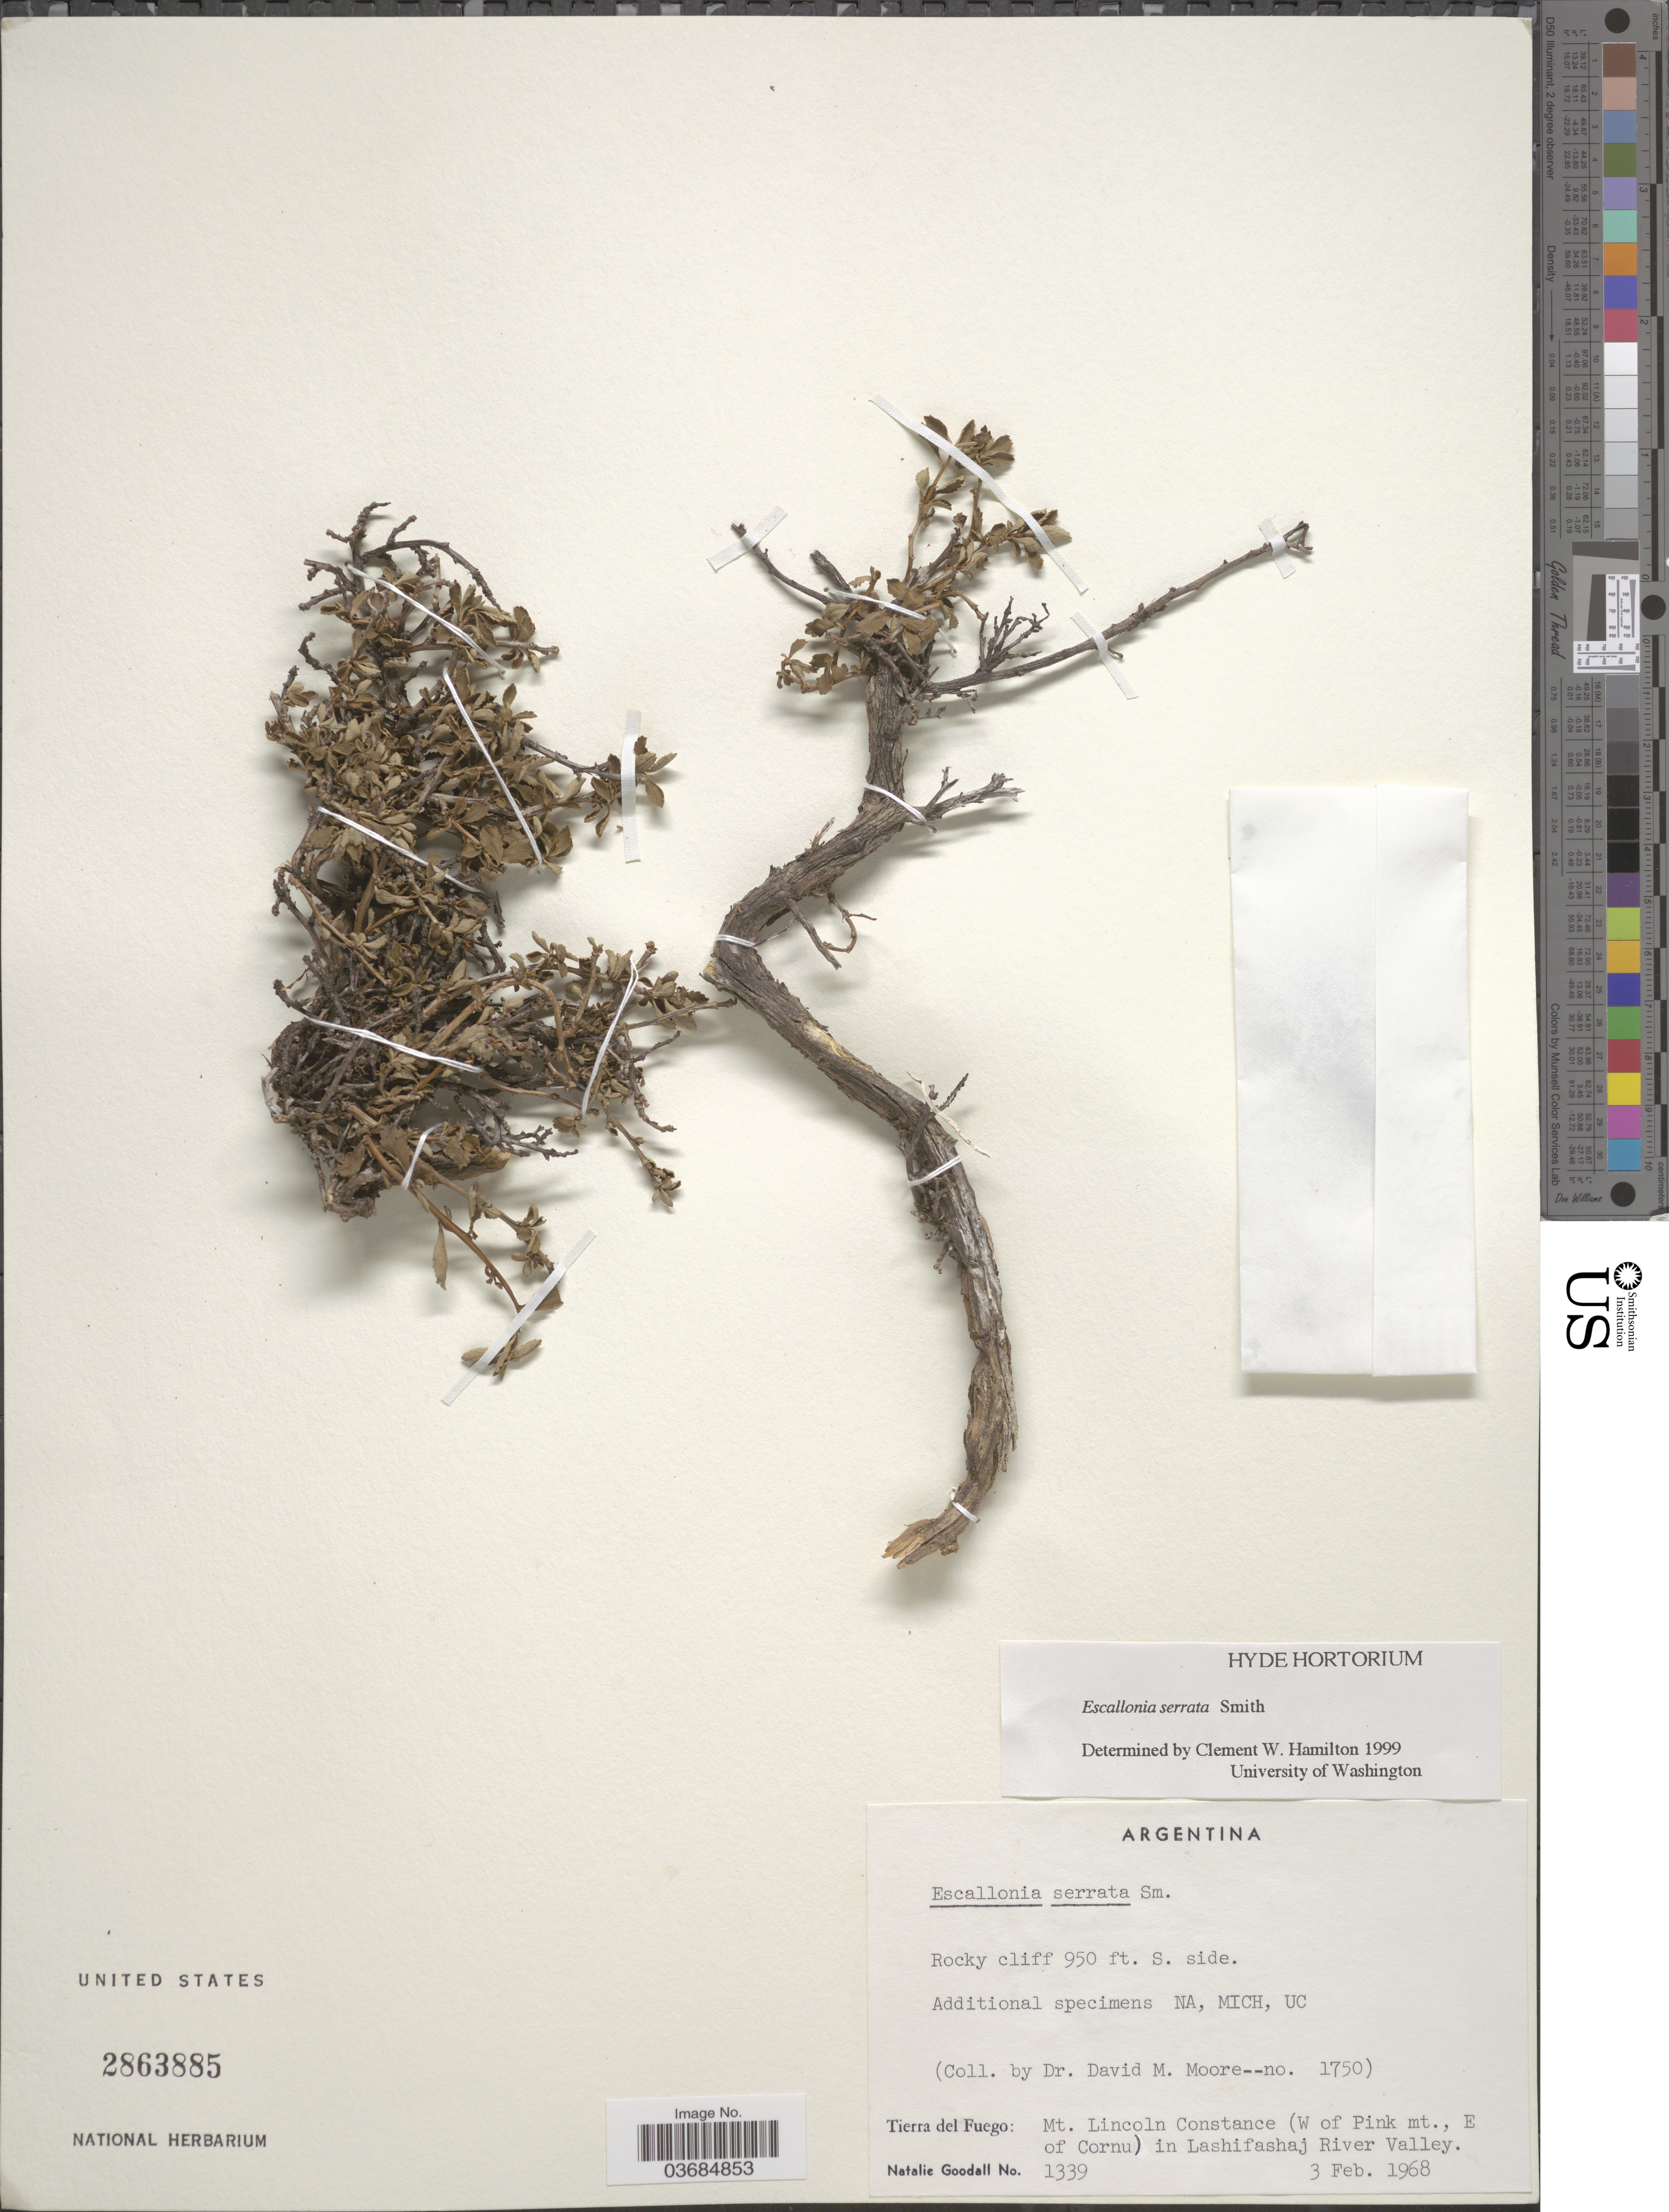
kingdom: Plantae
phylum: Tracheophyta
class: Magnoliopsida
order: Escalloniales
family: Escalloniaceae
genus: Escallonia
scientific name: Escallonia serrata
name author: Sm.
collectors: D. Moore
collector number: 1750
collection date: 1968-02-03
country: Argentina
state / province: Tierra del Fuego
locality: Rocky cliff, S. side. Mt. Lincoln Constance (W of Pink mt., E of Cornu) in Lashifashaj River Valley.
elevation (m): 290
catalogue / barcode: US 2863885